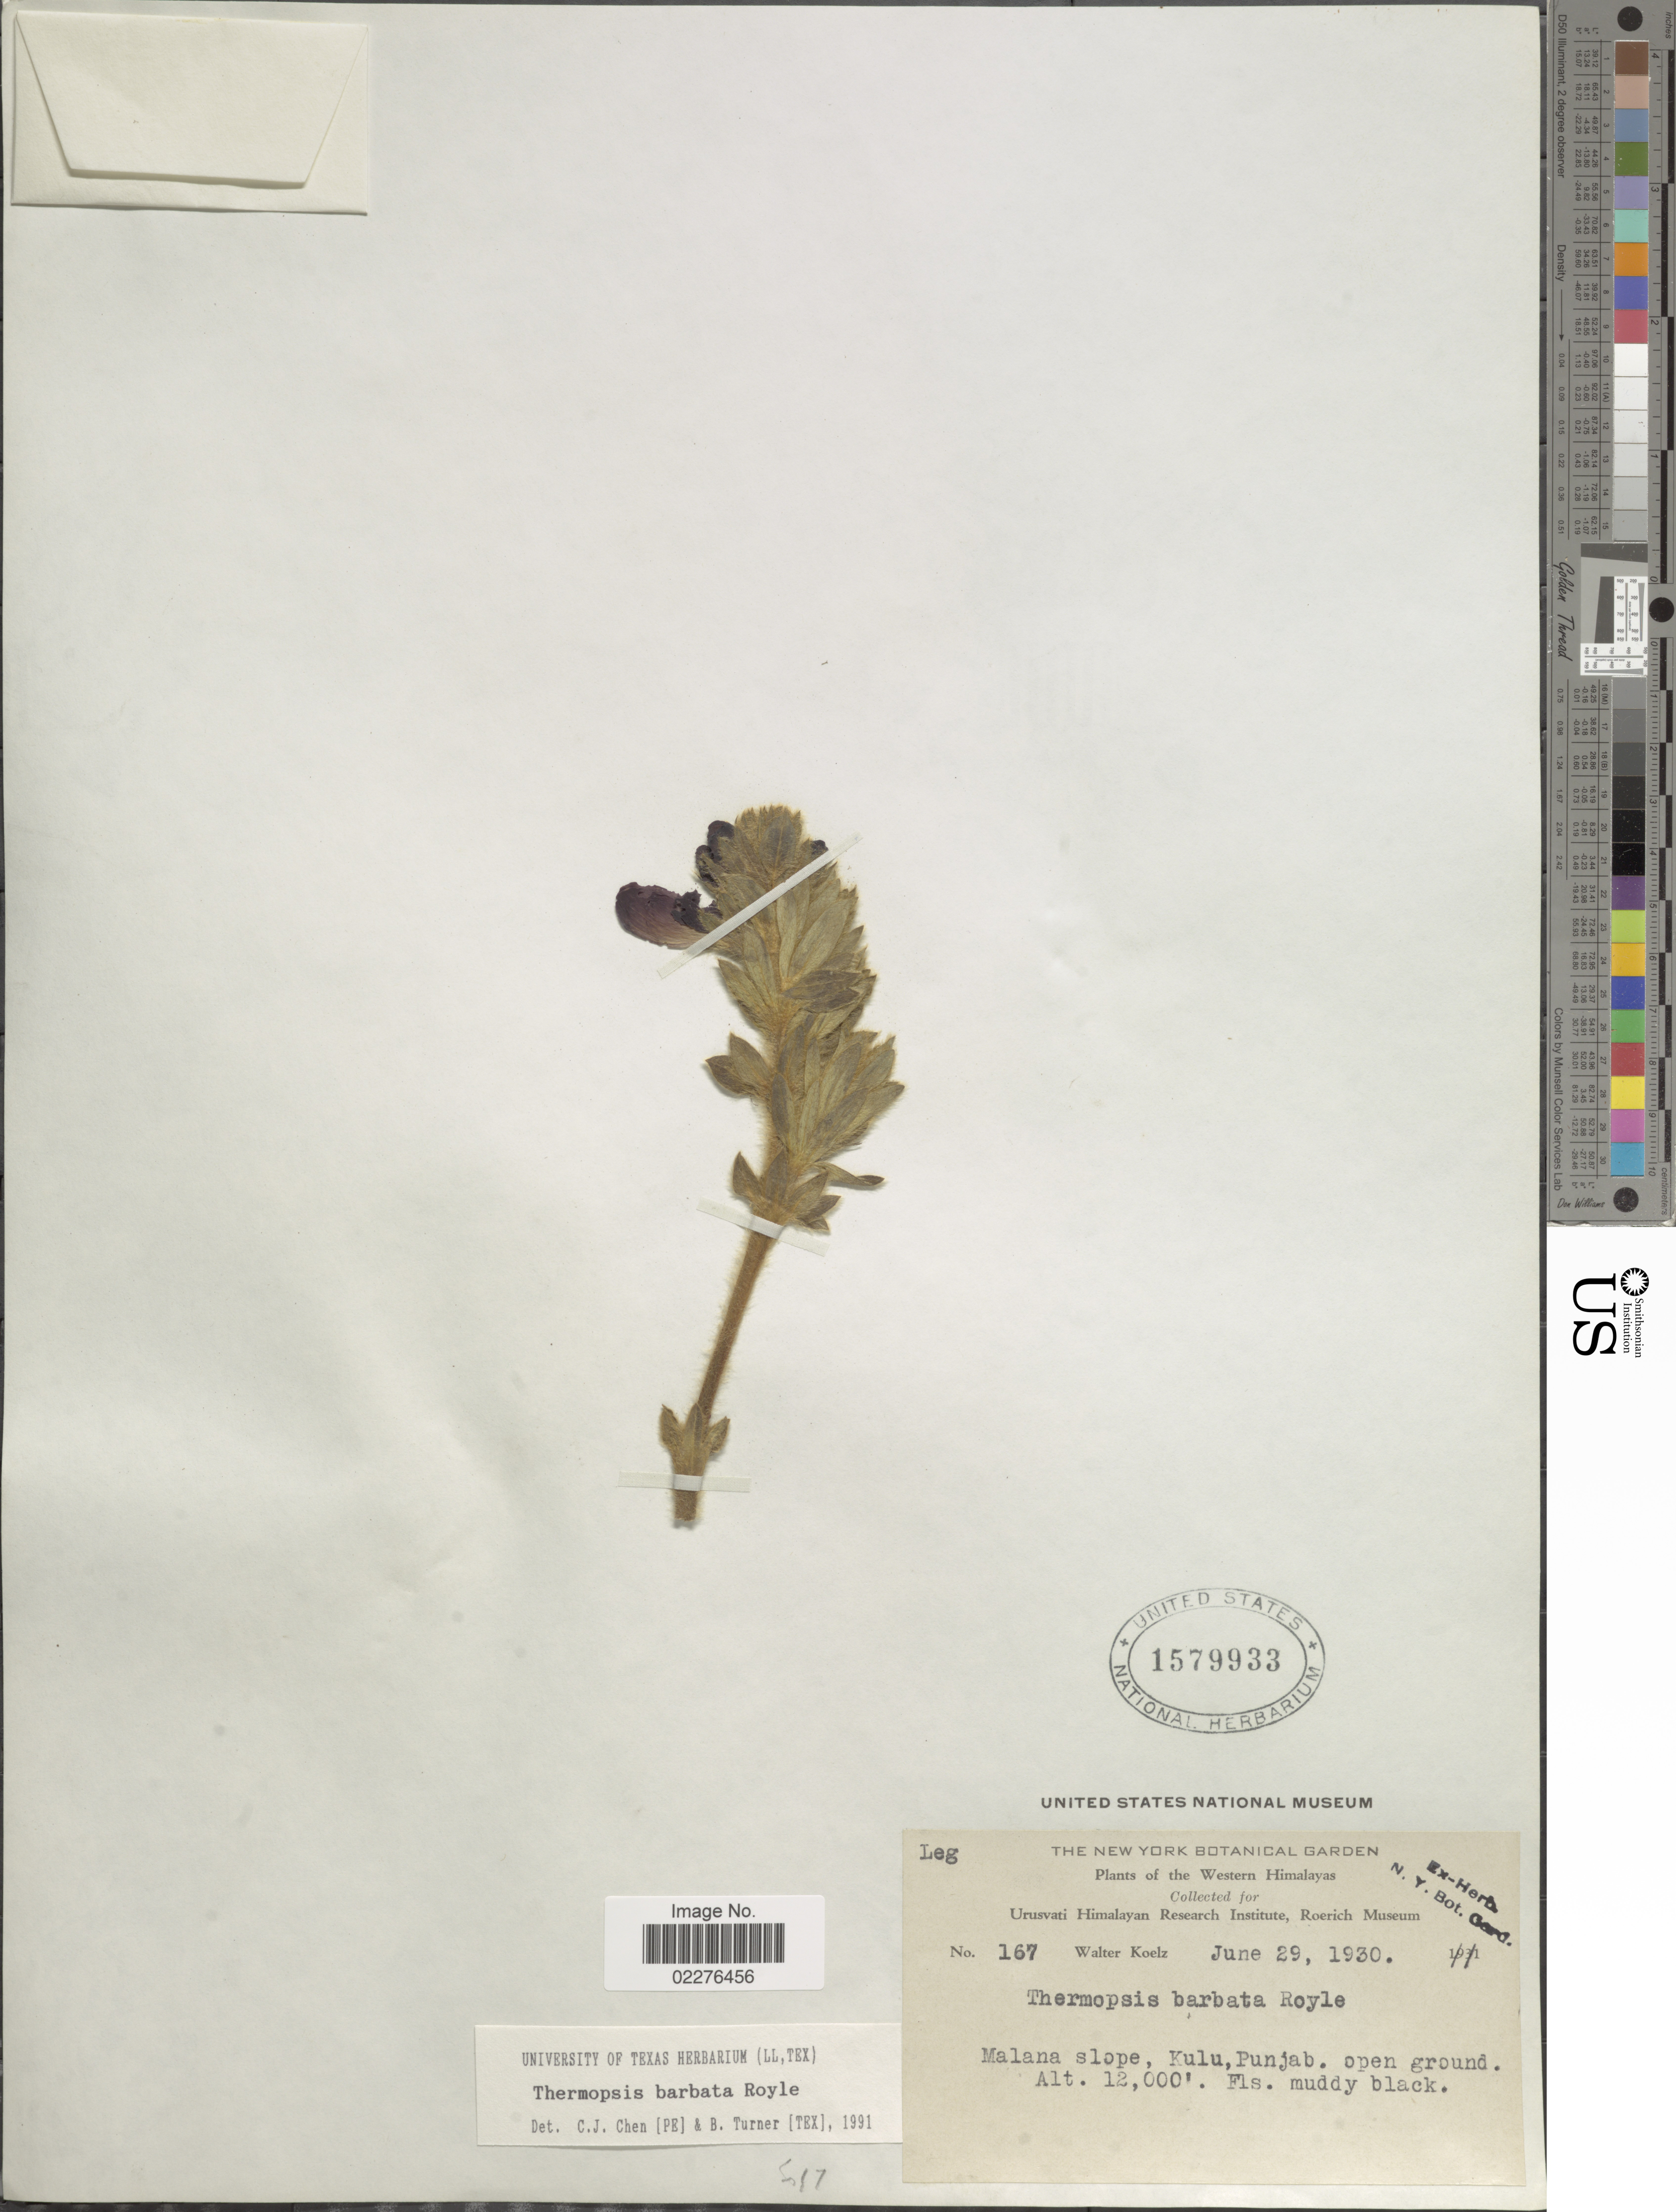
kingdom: Plantae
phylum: Tracheophyta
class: Magnoliopsida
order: Fabales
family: Fabaceae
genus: Thermopsis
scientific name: Thermopsis barbata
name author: Benth.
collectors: W. N. Koelz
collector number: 167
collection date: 1930-06-29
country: India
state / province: Punjab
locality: Western Himalayas, Malana slope, Kulu, open ground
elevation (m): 3658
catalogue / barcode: US 1579933